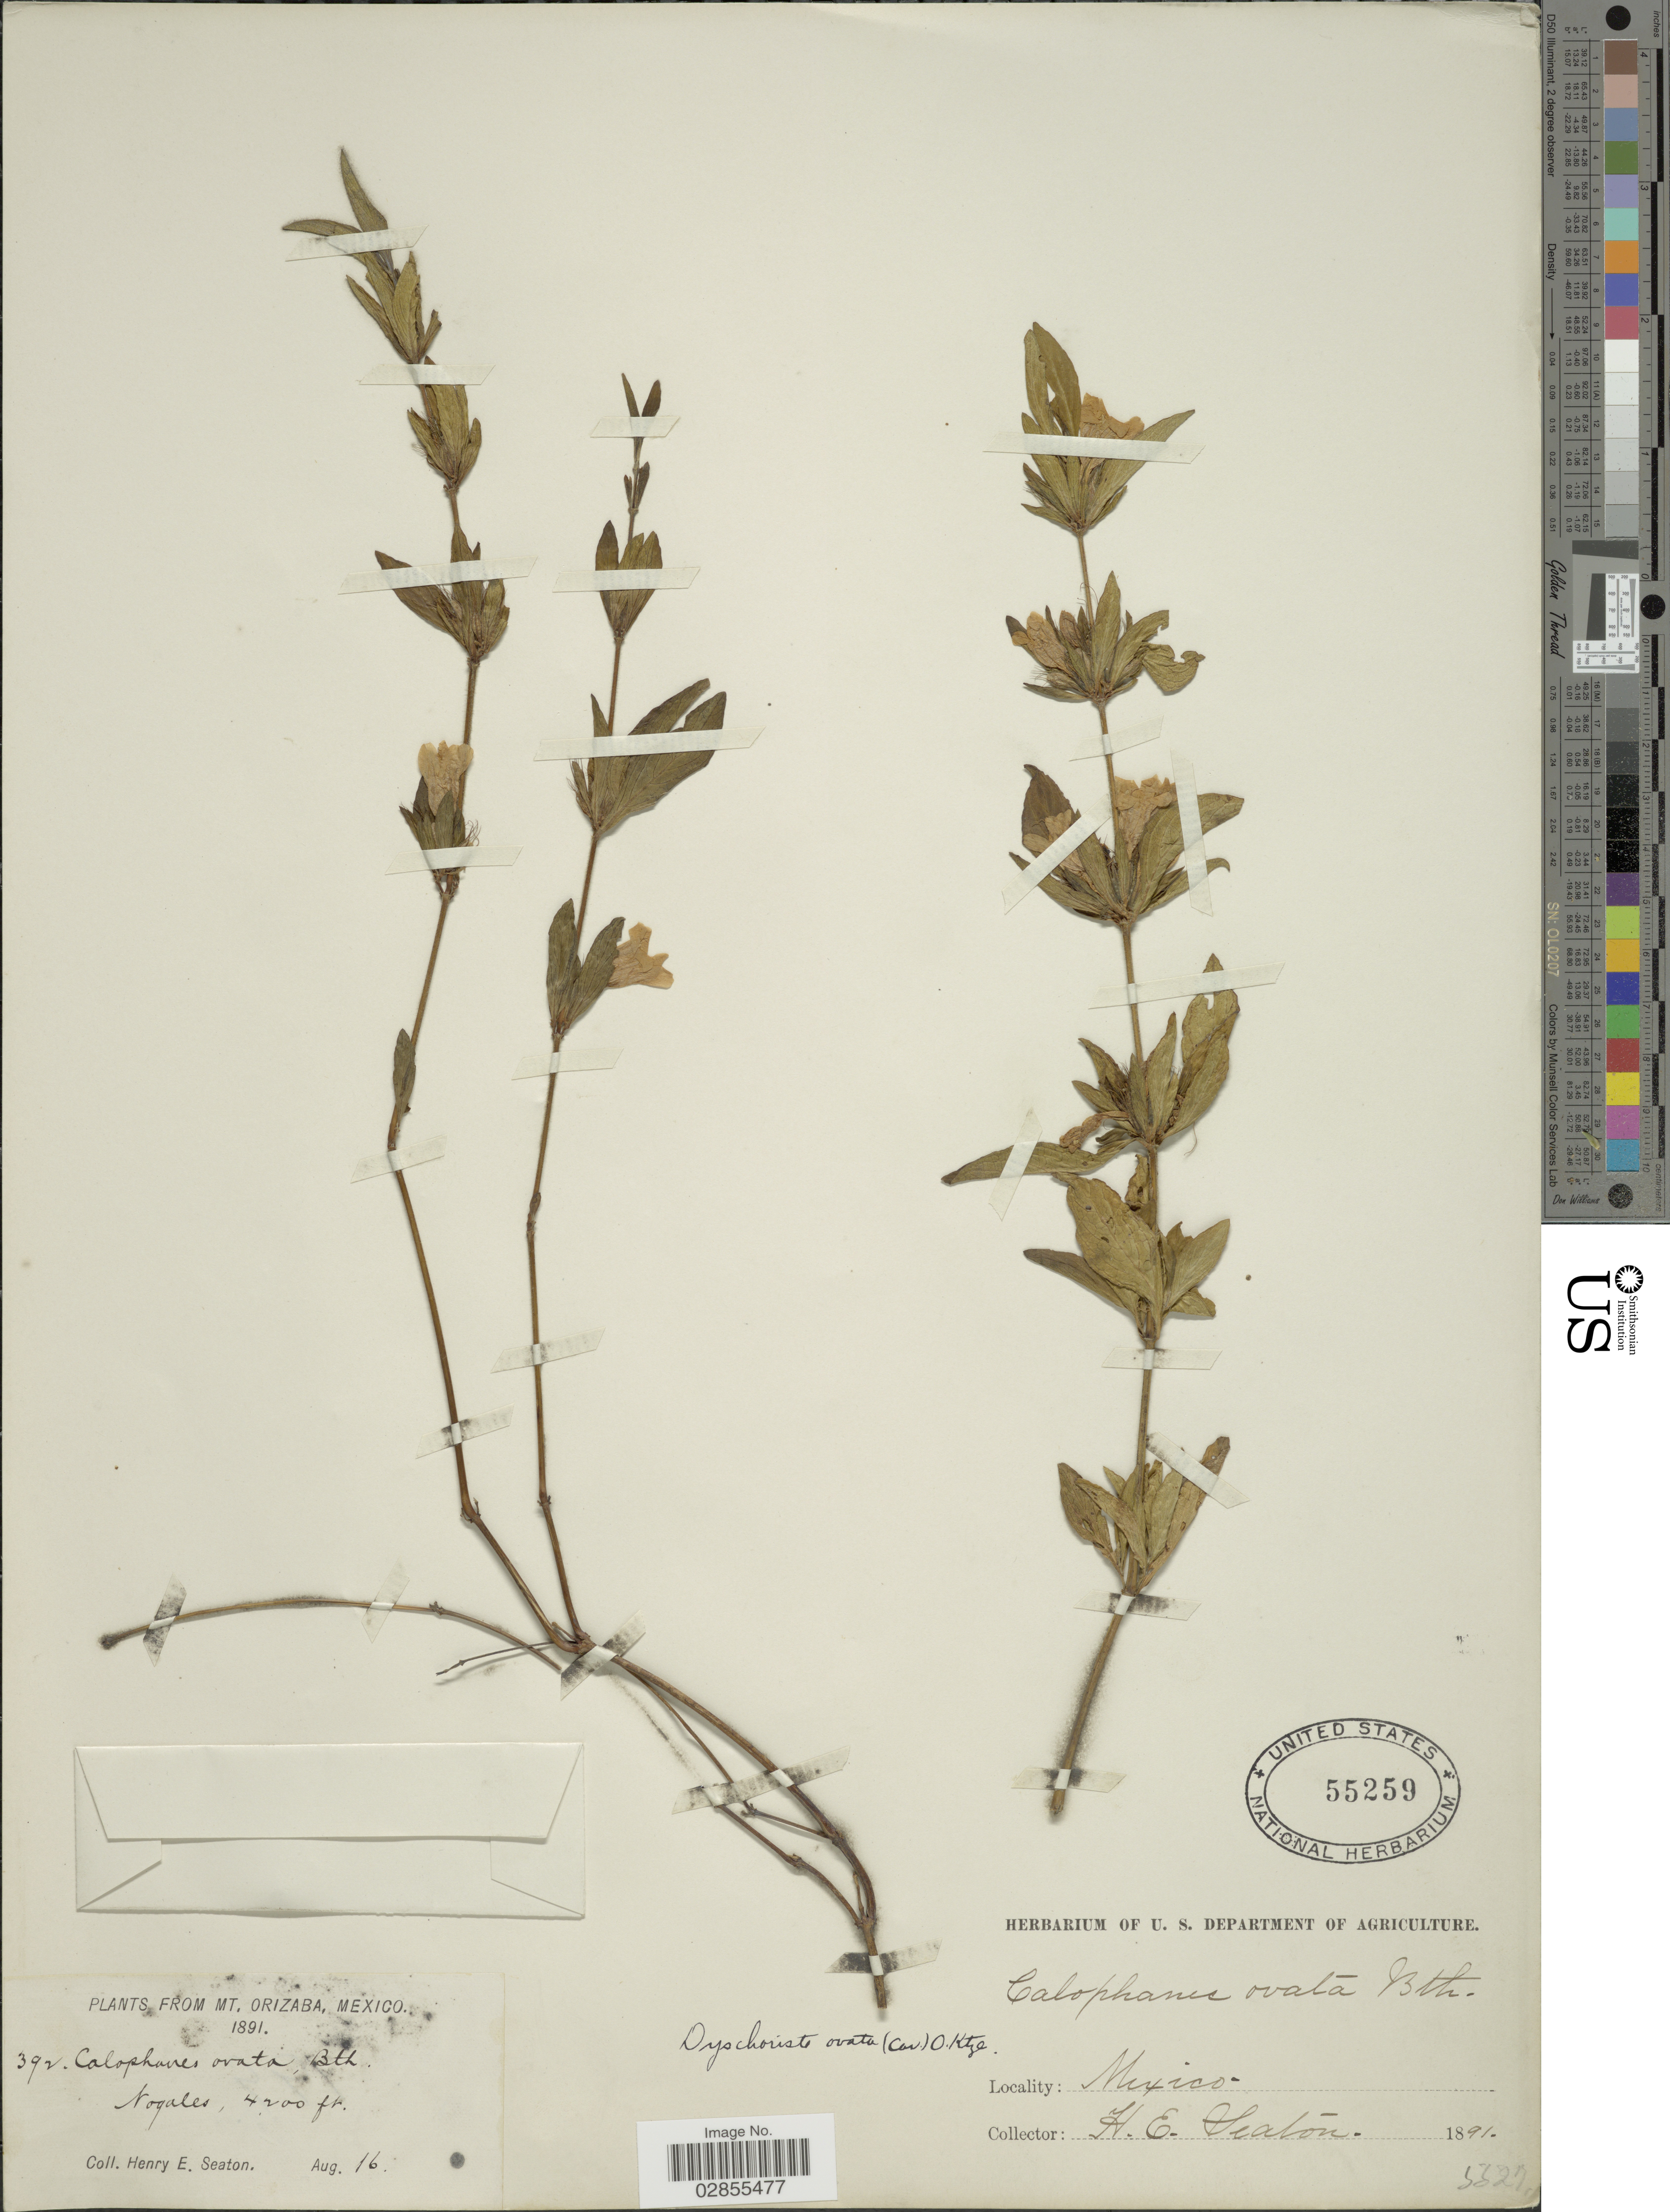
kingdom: Plantae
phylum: Tracheophyta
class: Magnoliopsida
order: Lamiales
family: Acanthaceae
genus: Dyschoriste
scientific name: Dyschoriste ovata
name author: (Cav.) Kuntze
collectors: H. E. Seaton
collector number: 392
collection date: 1891-08-16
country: Mexico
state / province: Veracruz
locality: Mt. Orizaba, Nogales.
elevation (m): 1280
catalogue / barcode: US 55259